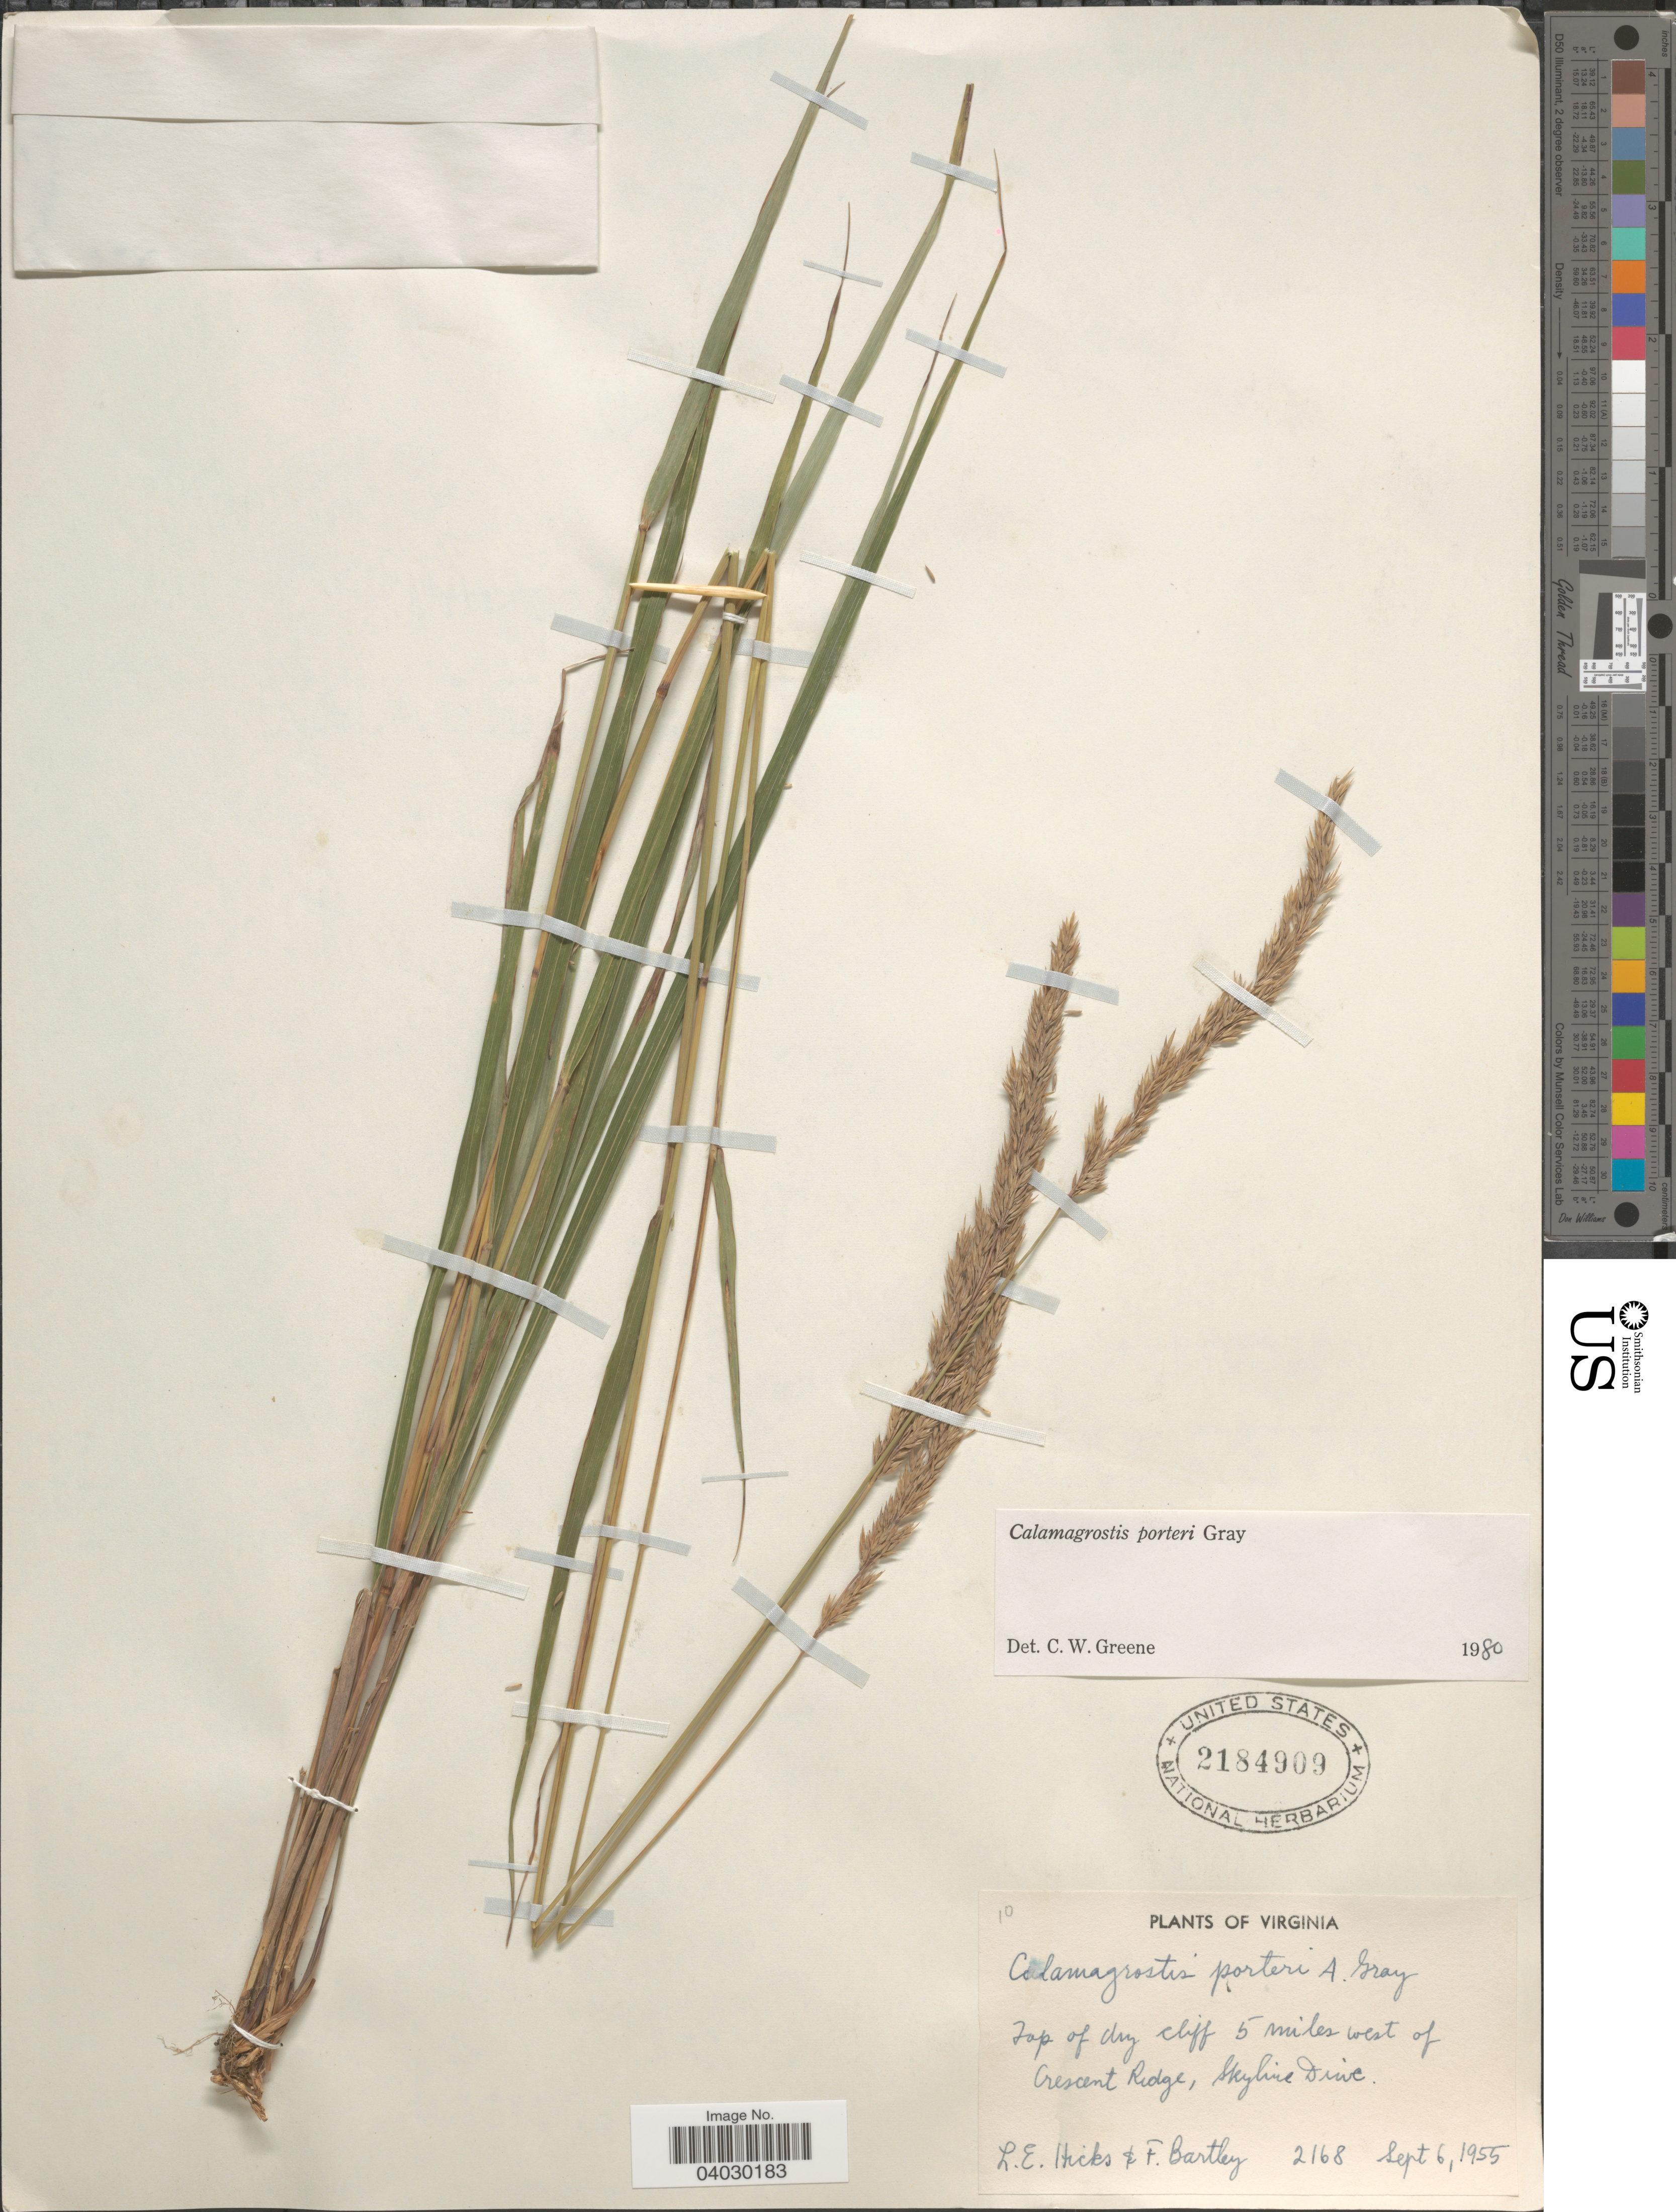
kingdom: Plantae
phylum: Tracheophyta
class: Liliopsida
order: Poales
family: Poaceae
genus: Calamagrostis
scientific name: Calamagrostis porteri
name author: A. Gray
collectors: L. E. Hicks & F. Bartley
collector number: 2168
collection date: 1955-09-06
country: United States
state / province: Virginia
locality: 5 miles west of Crescent Ridge, Skyline Drive.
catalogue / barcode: US 2184909